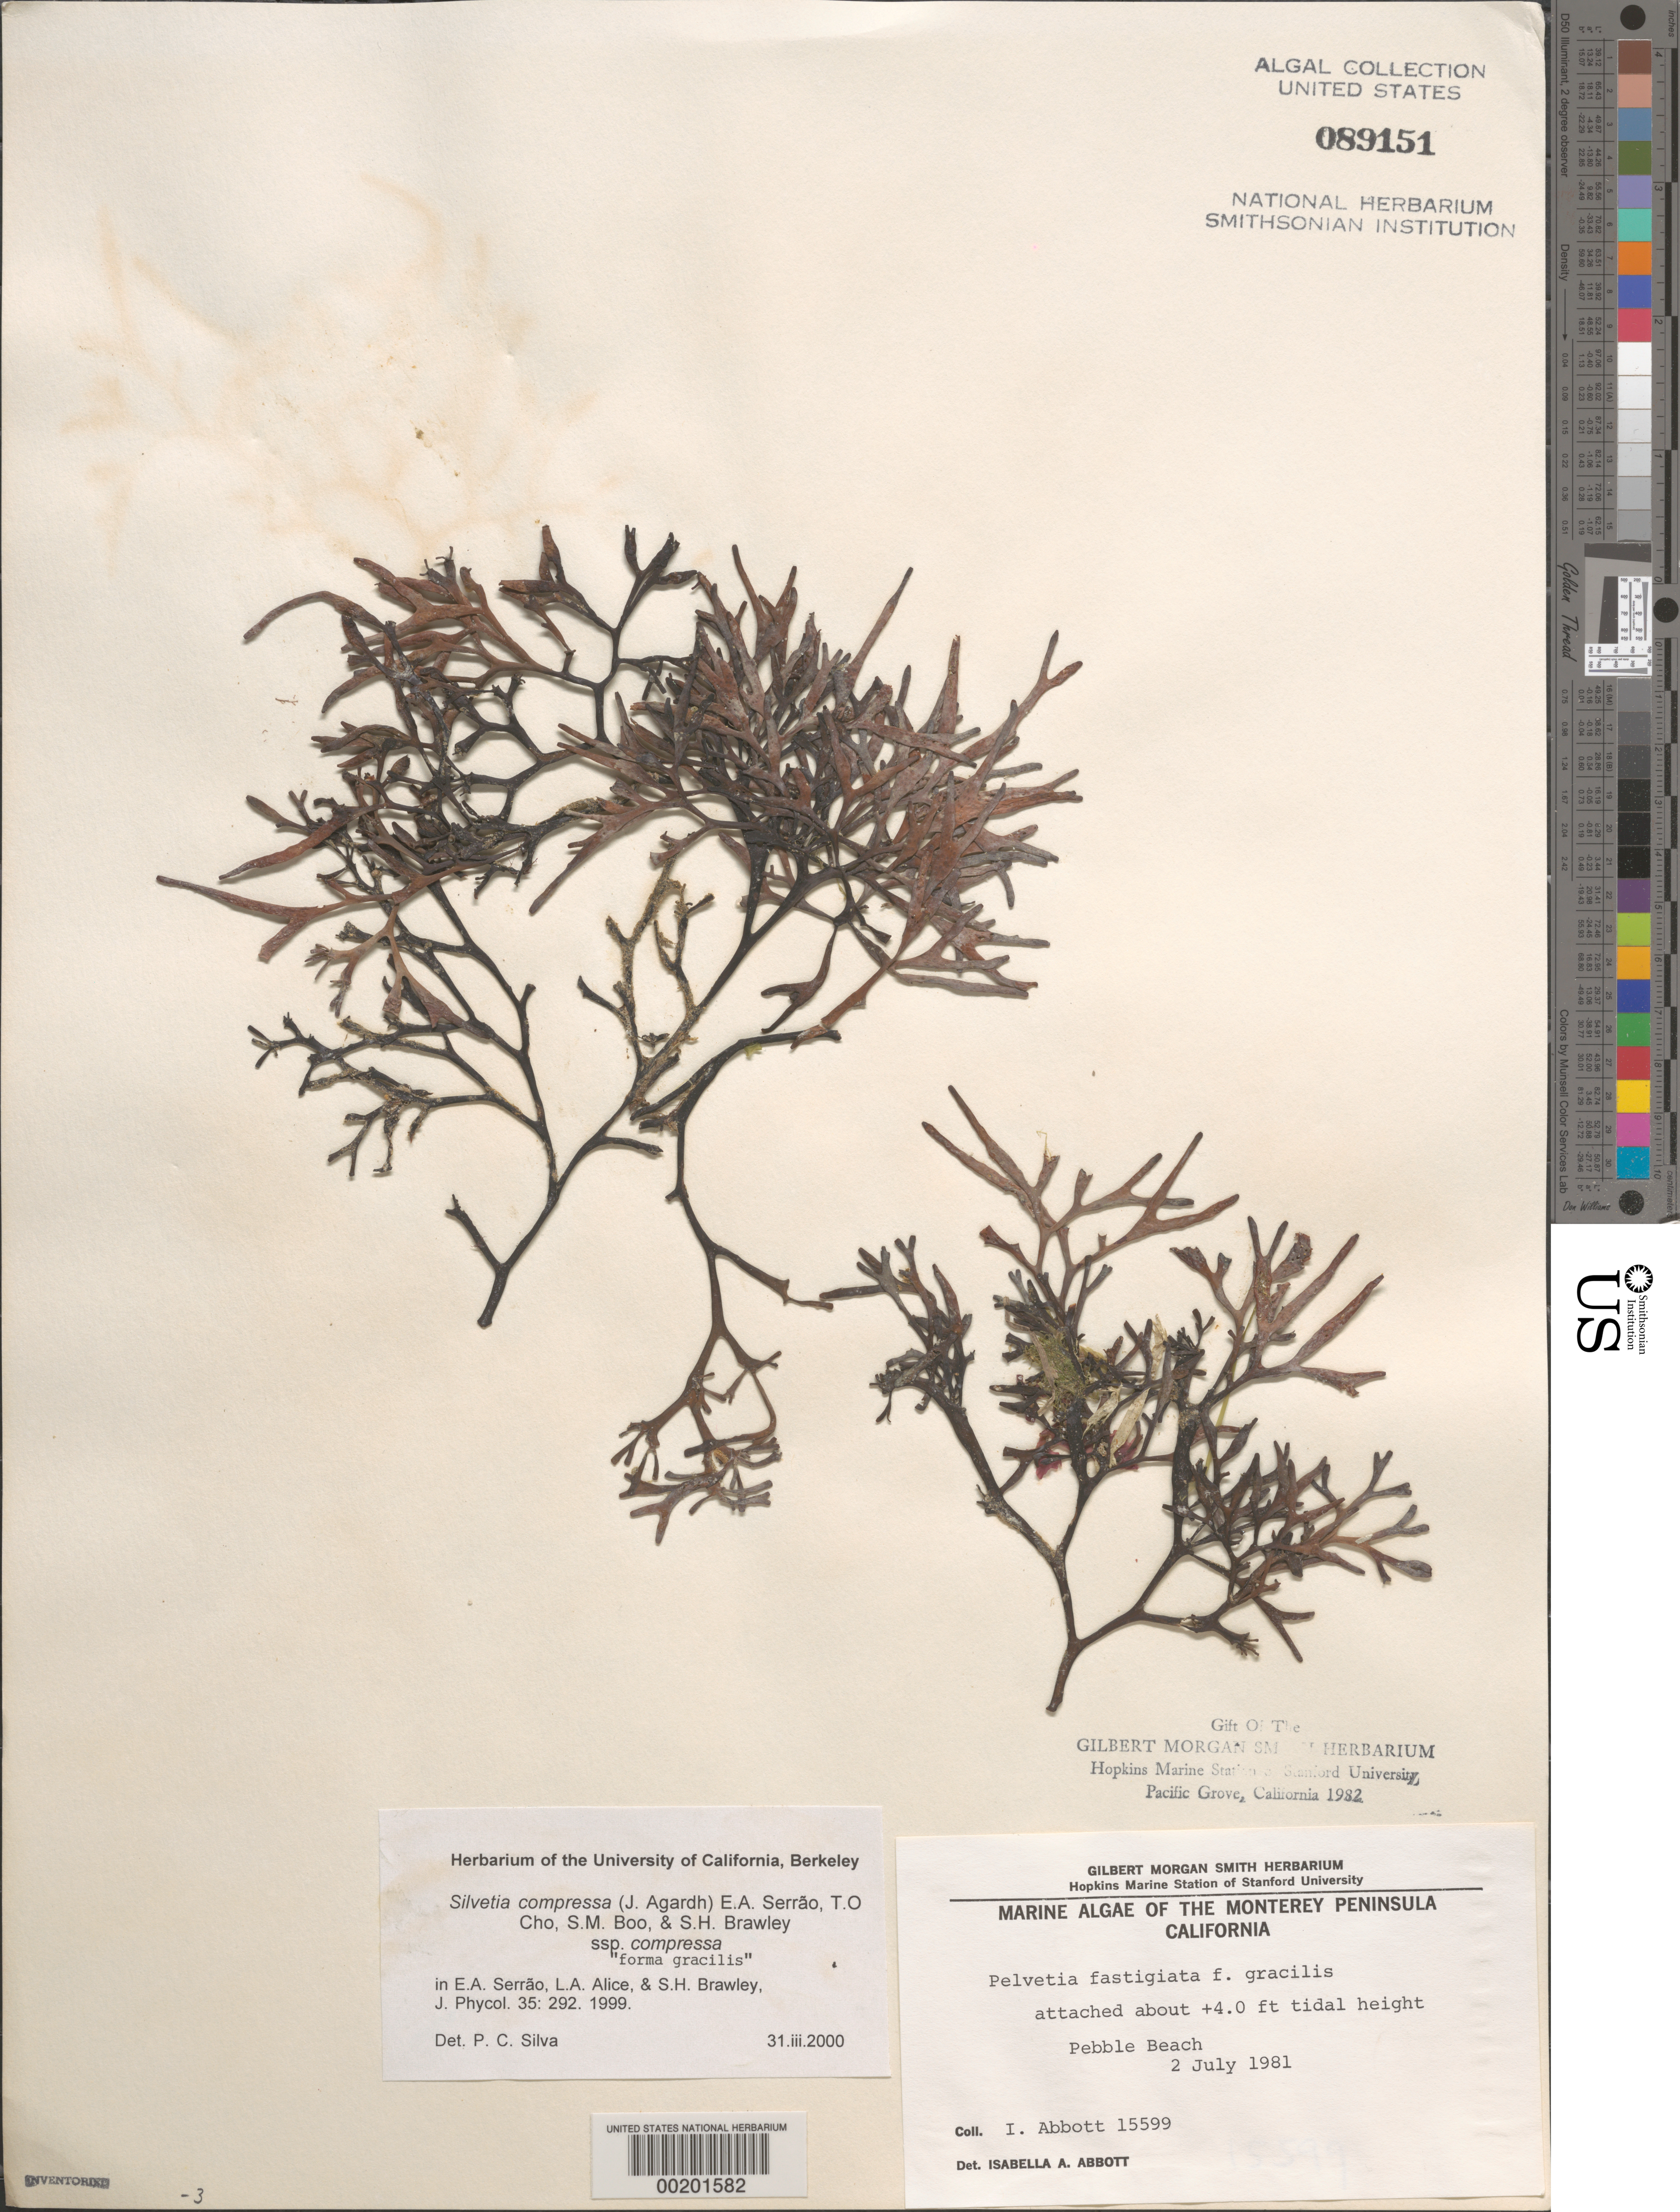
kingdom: Chromista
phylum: Ochrophyta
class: Phaeophyceae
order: Fucales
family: Fucaceae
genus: Silvetia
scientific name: Silvetia compressa subsp. compressa f. gracilis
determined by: Silva, P. C.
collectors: I. A. Abbott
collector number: IAA 15599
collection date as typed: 02 Jul 1981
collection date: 1981-07-02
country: United States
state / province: California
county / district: Monterey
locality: Pebble Beach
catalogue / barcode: US 89151